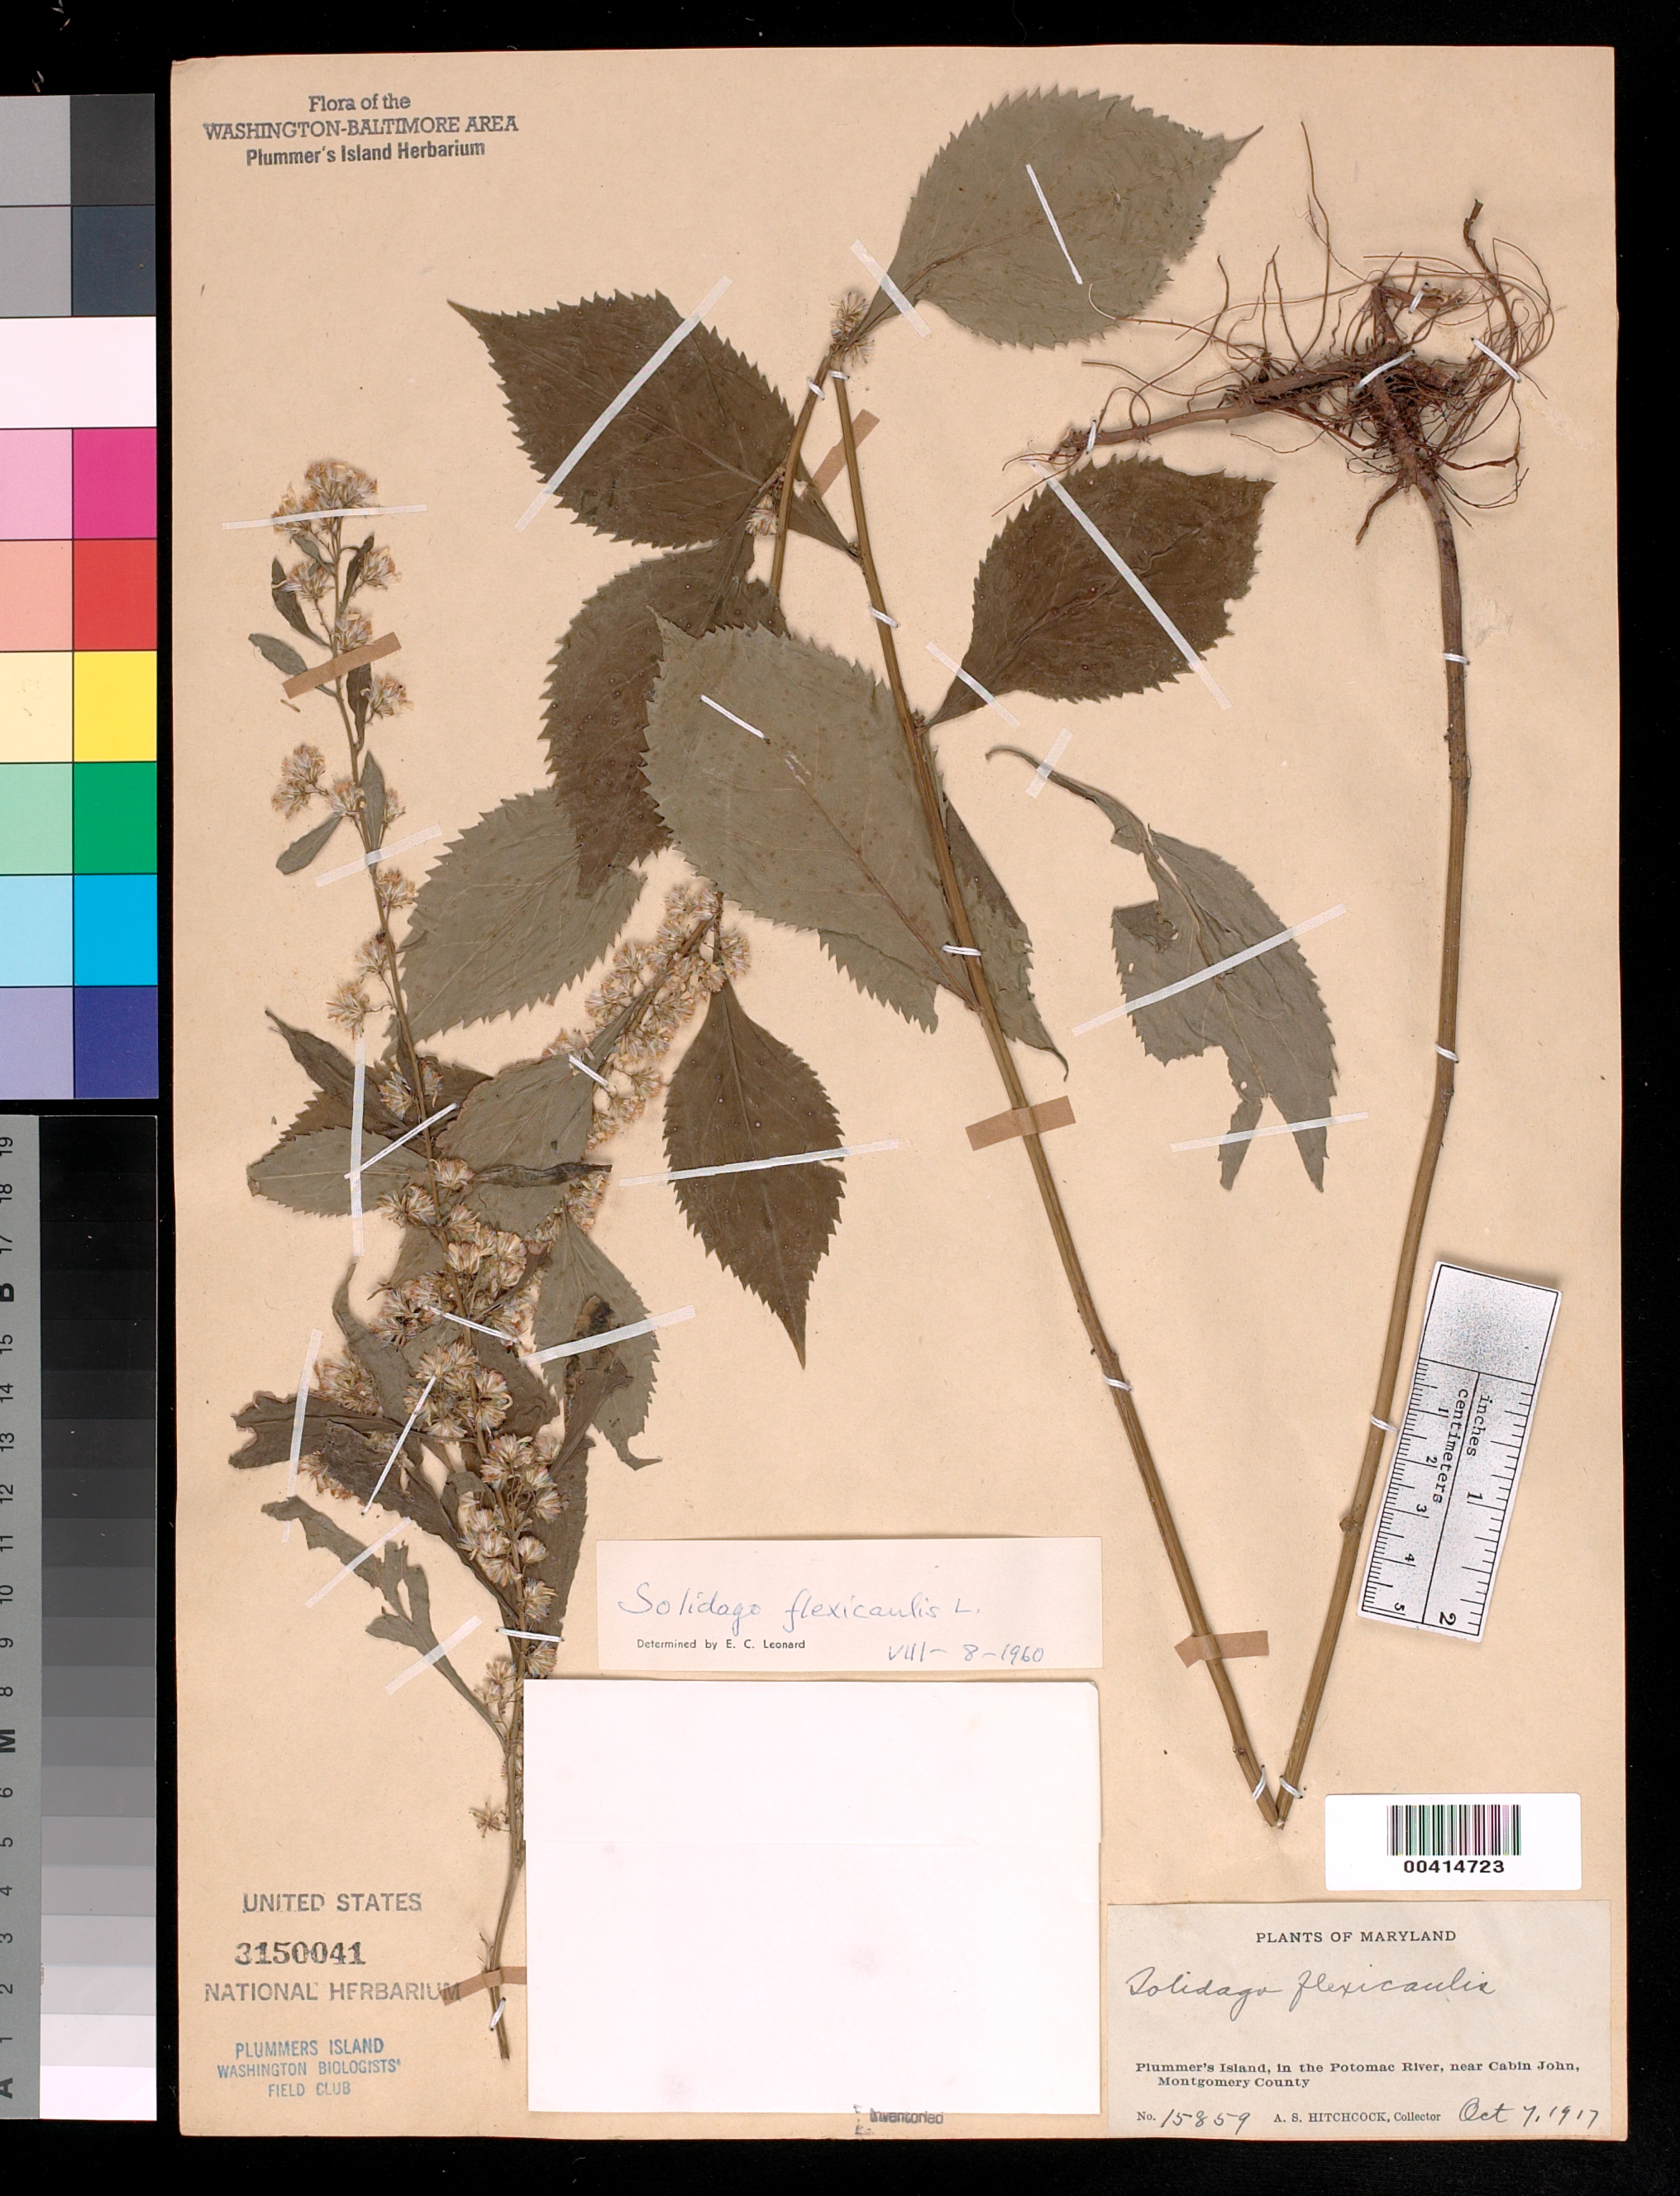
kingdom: Plantae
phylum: Tracheophyta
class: Magnoliopsida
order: Asterales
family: Asteraceae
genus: Solidago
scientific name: Solidago flexicaulis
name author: L.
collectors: A. S. Hitchcock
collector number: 15859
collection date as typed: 07 Oct 1917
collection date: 1917-10-07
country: United States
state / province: Maryland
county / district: Montgomery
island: Plummers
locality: Plummer's Island C. & O. Canal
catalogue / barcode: US 3150041